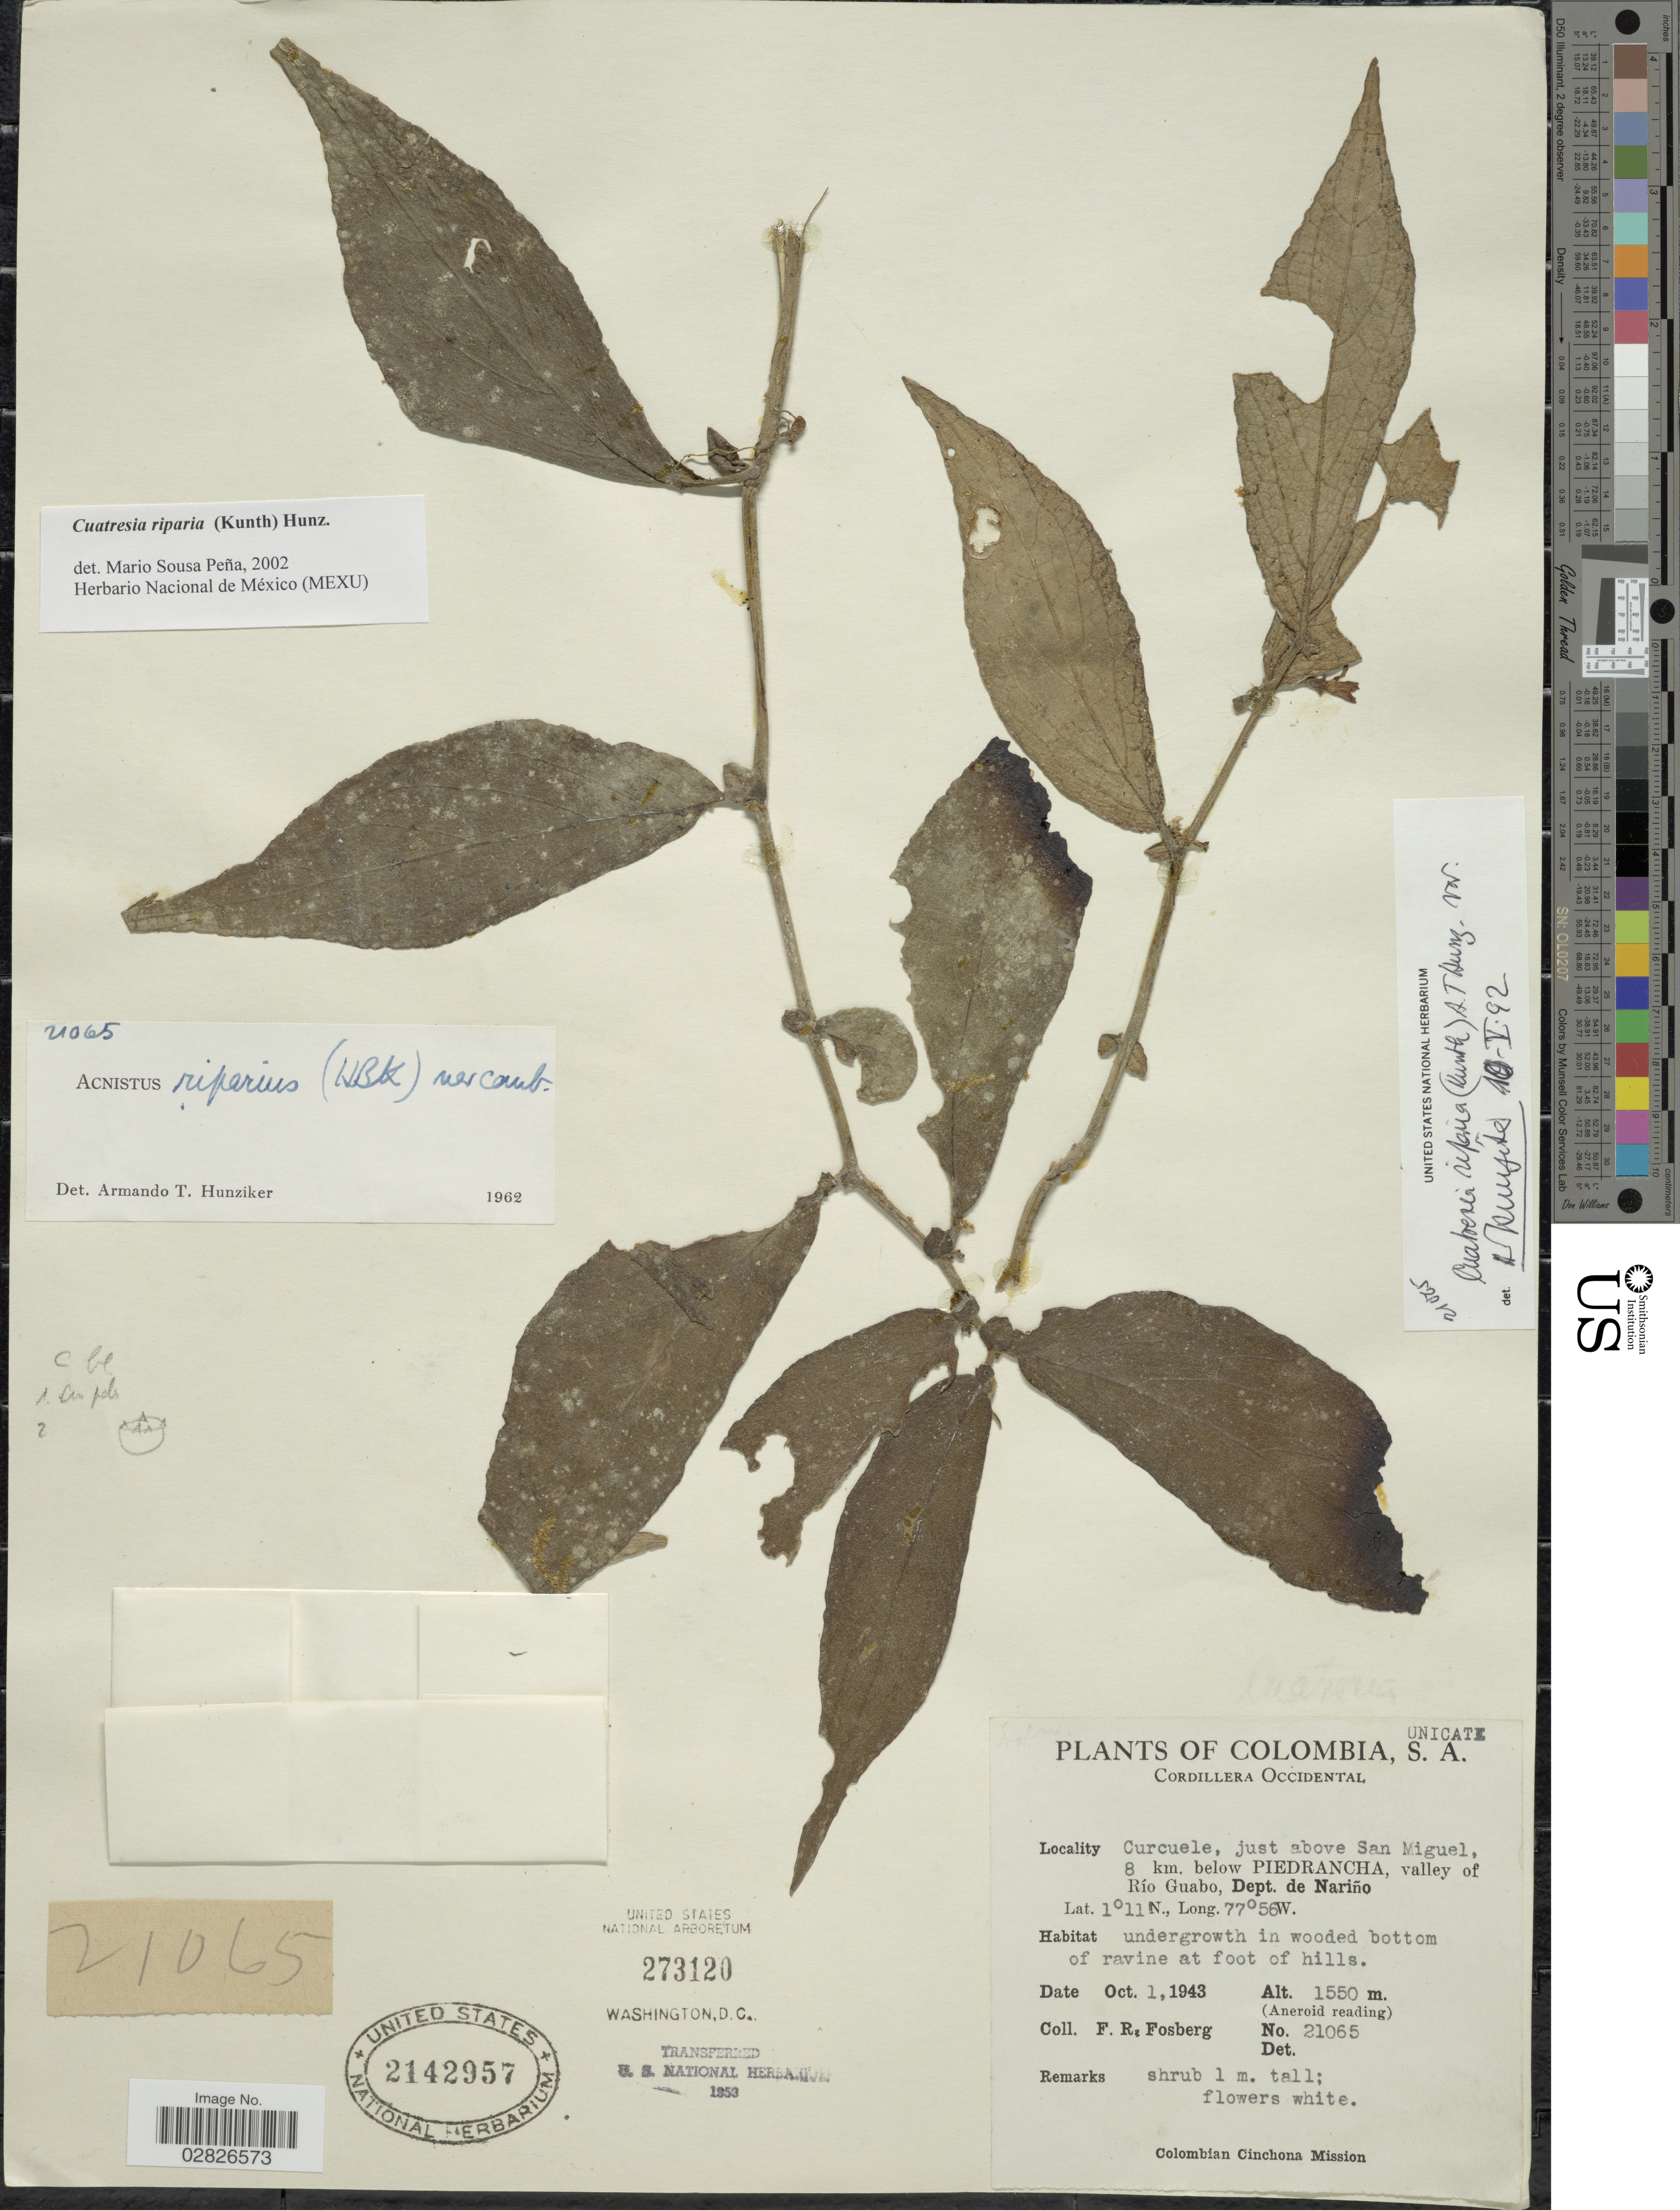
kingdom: Plantae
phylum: Tracheophyta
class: Magnoliopsida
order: Solanales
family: Solanaceae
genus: Cuatresia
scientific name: Cuatresia riparia var. riparia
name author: (Kunth) Hunz.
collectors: F. R. Fosberg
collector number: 21065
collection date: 1943-10-01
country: Colombia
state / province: Nariño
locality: Cordillera Occidental, Curcuele, just above San Miguel, 8 km. below Piedrancha, valley of Río Guabo, Dept. de Nariño.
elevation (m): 1550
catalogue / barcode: US 2142957